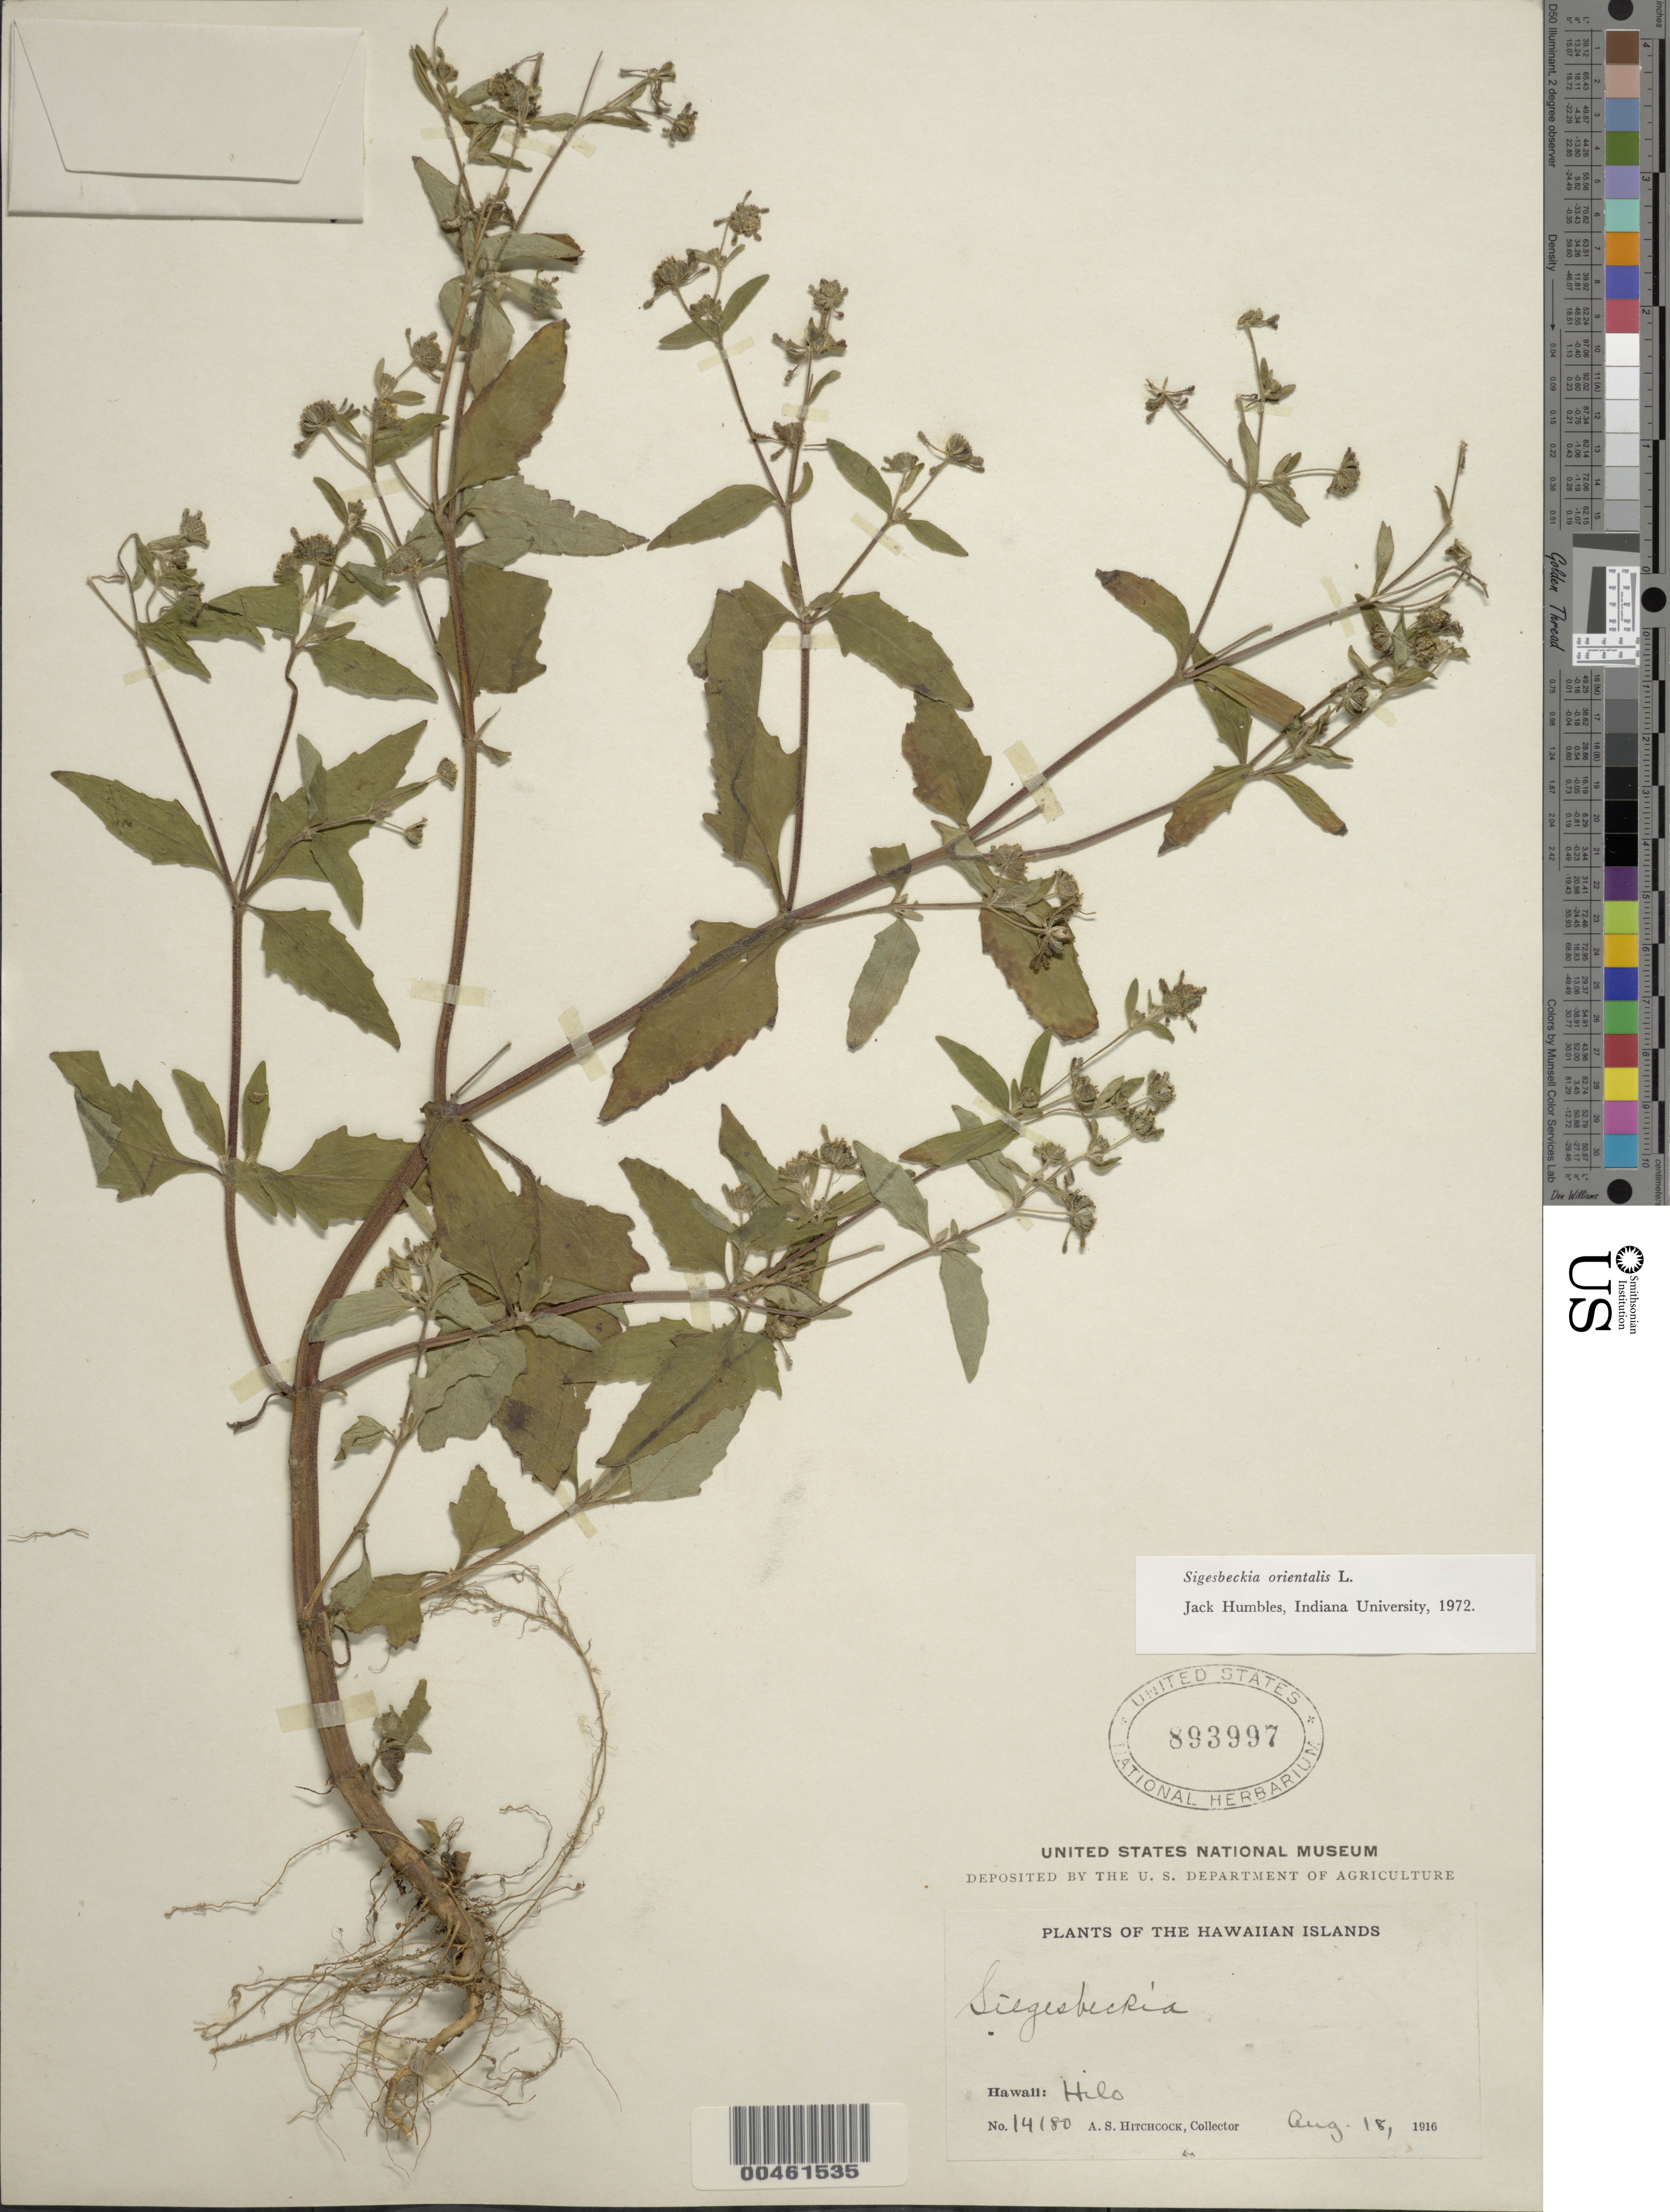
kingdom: Plantae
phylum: Tracheophyta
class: Magnoliopsida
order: Asterales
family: Asteraceae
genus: Sigesbeckia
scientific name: Sigesbeckia orientalis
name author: L.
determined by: Humbles, J.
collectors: A. S. Hitchcock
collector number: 14180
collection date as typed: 18 Aug 1916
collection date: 1916-08-18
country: United States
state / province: Hawaii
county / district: Hawaii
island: Hawaii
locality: Hilo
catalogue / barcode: US 893997